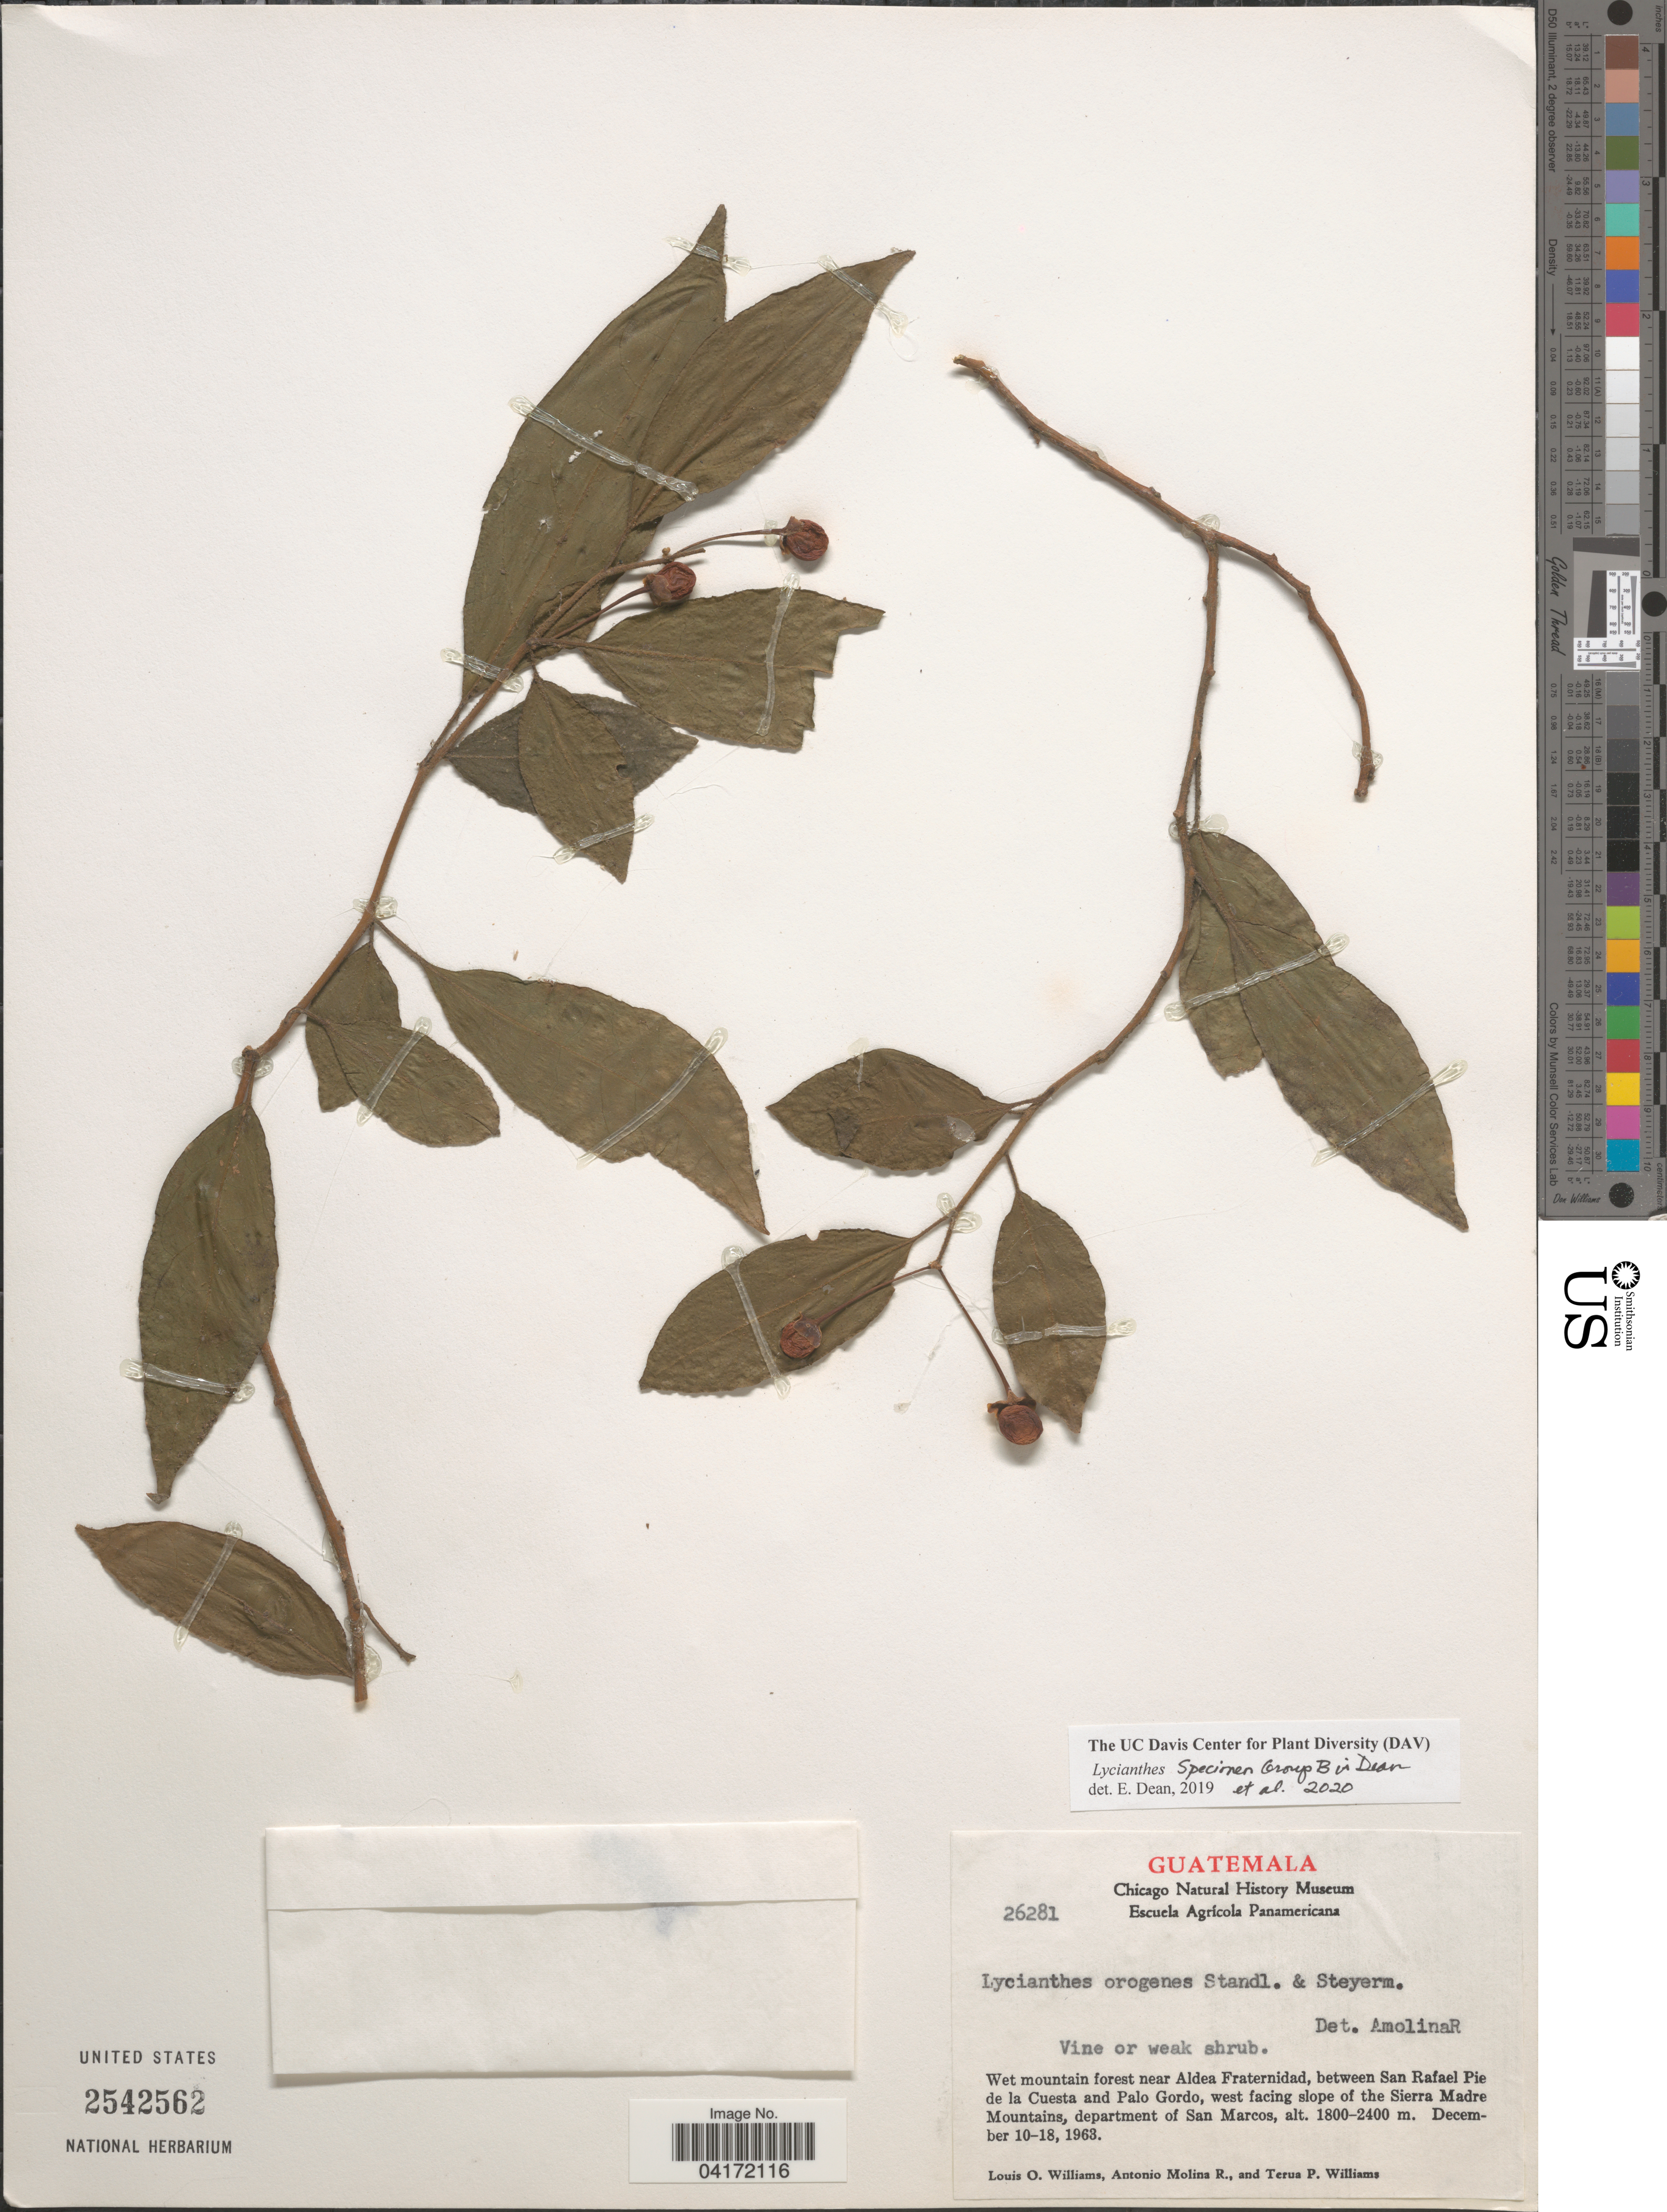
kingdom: Plantae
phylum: Tracheophyta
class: Magnoliopsida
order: Solanales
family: Solanaceae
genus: Lycianthes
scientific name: Lycianthes sp.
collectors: L. O. Williams, A. Molina R. & T. Williams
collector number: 26281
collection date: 1963-12-10/1963-12-18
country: Guatemala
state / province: San Marcos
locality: Wet mountain forest near Aldea Fraternidad, between San Rafael Pie de la Cuesta and Palo Gordo, west facing slope of the Sierra Madre Mountains, department of San Marcos.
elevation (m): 1800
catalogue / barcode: US 2542562